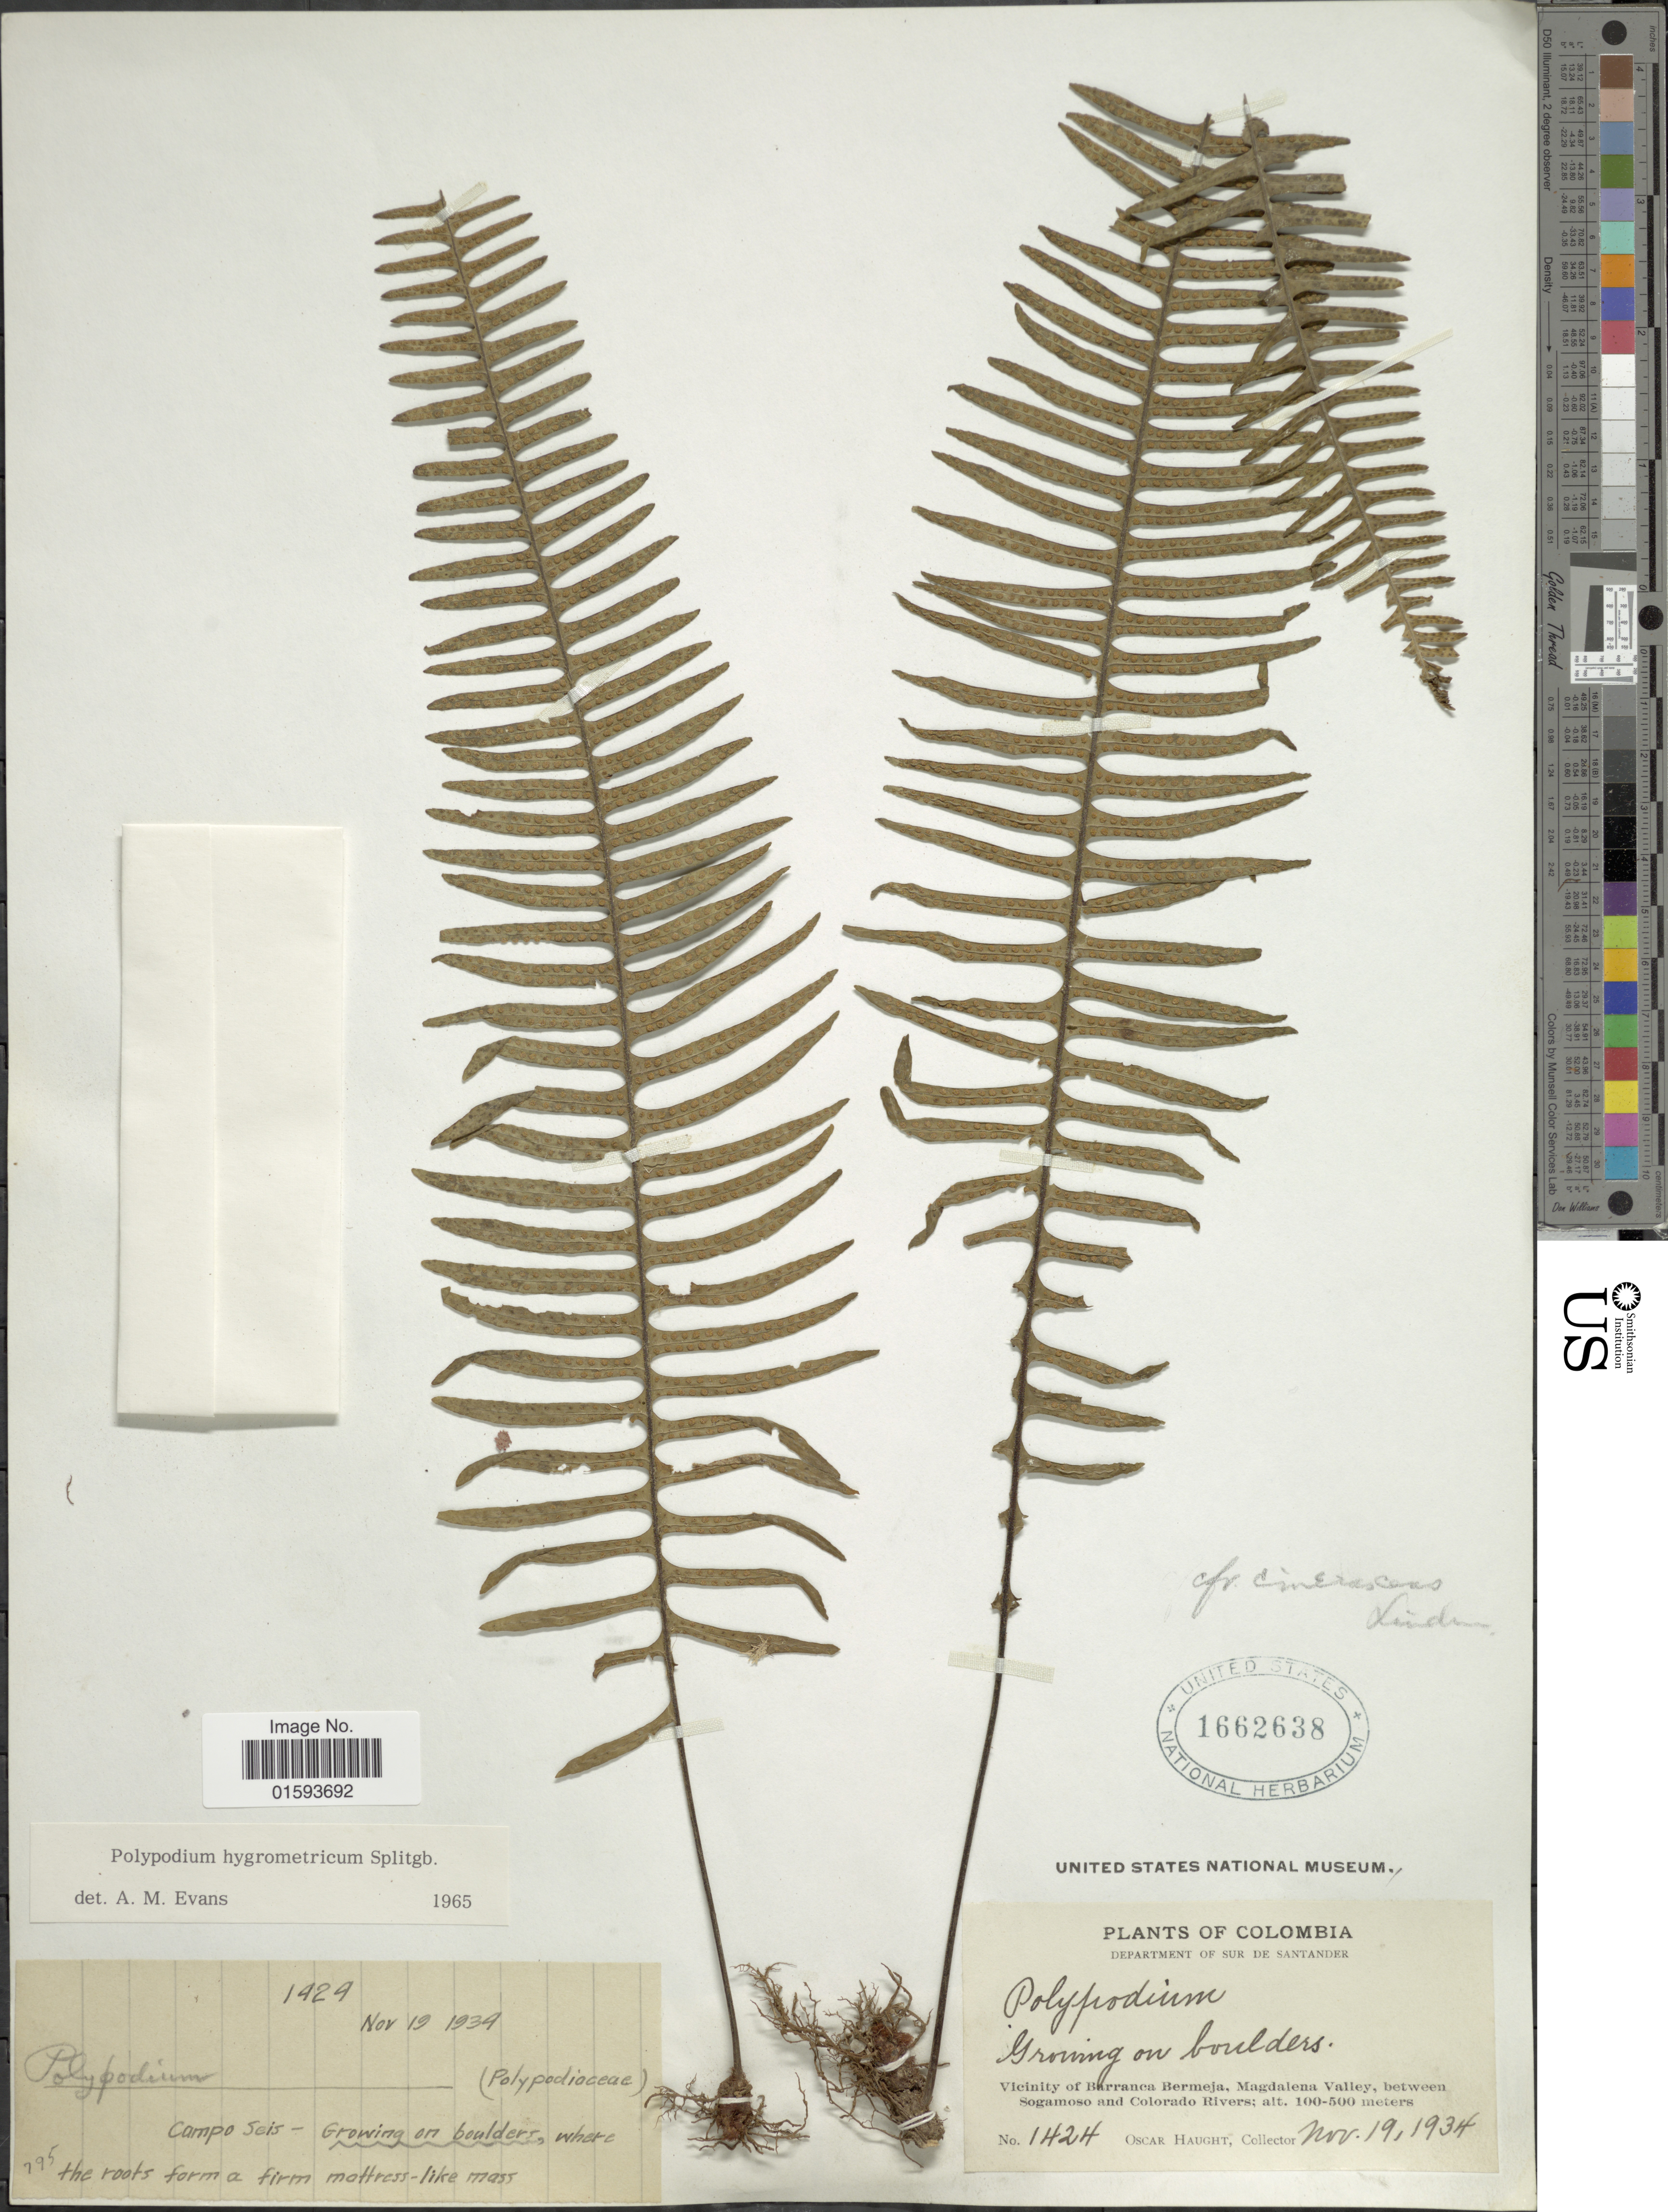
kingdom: Plantae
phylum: Tracheophyta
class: Polypodiopsida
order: Polypodiales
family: Polypodiaceae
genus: Pecluma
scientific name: Pecluma hygrometrica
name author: (Splitg.) M.G. Price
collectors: O. L. Haught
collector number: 1424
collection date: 1934-11-19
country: Colombia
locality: Department of Sur de Santander, Vicinity of Barranca Bermeja, Magdalena Valley, between Sogamoso and Colorado Rivers.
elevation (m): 100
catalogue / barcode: US 1662638